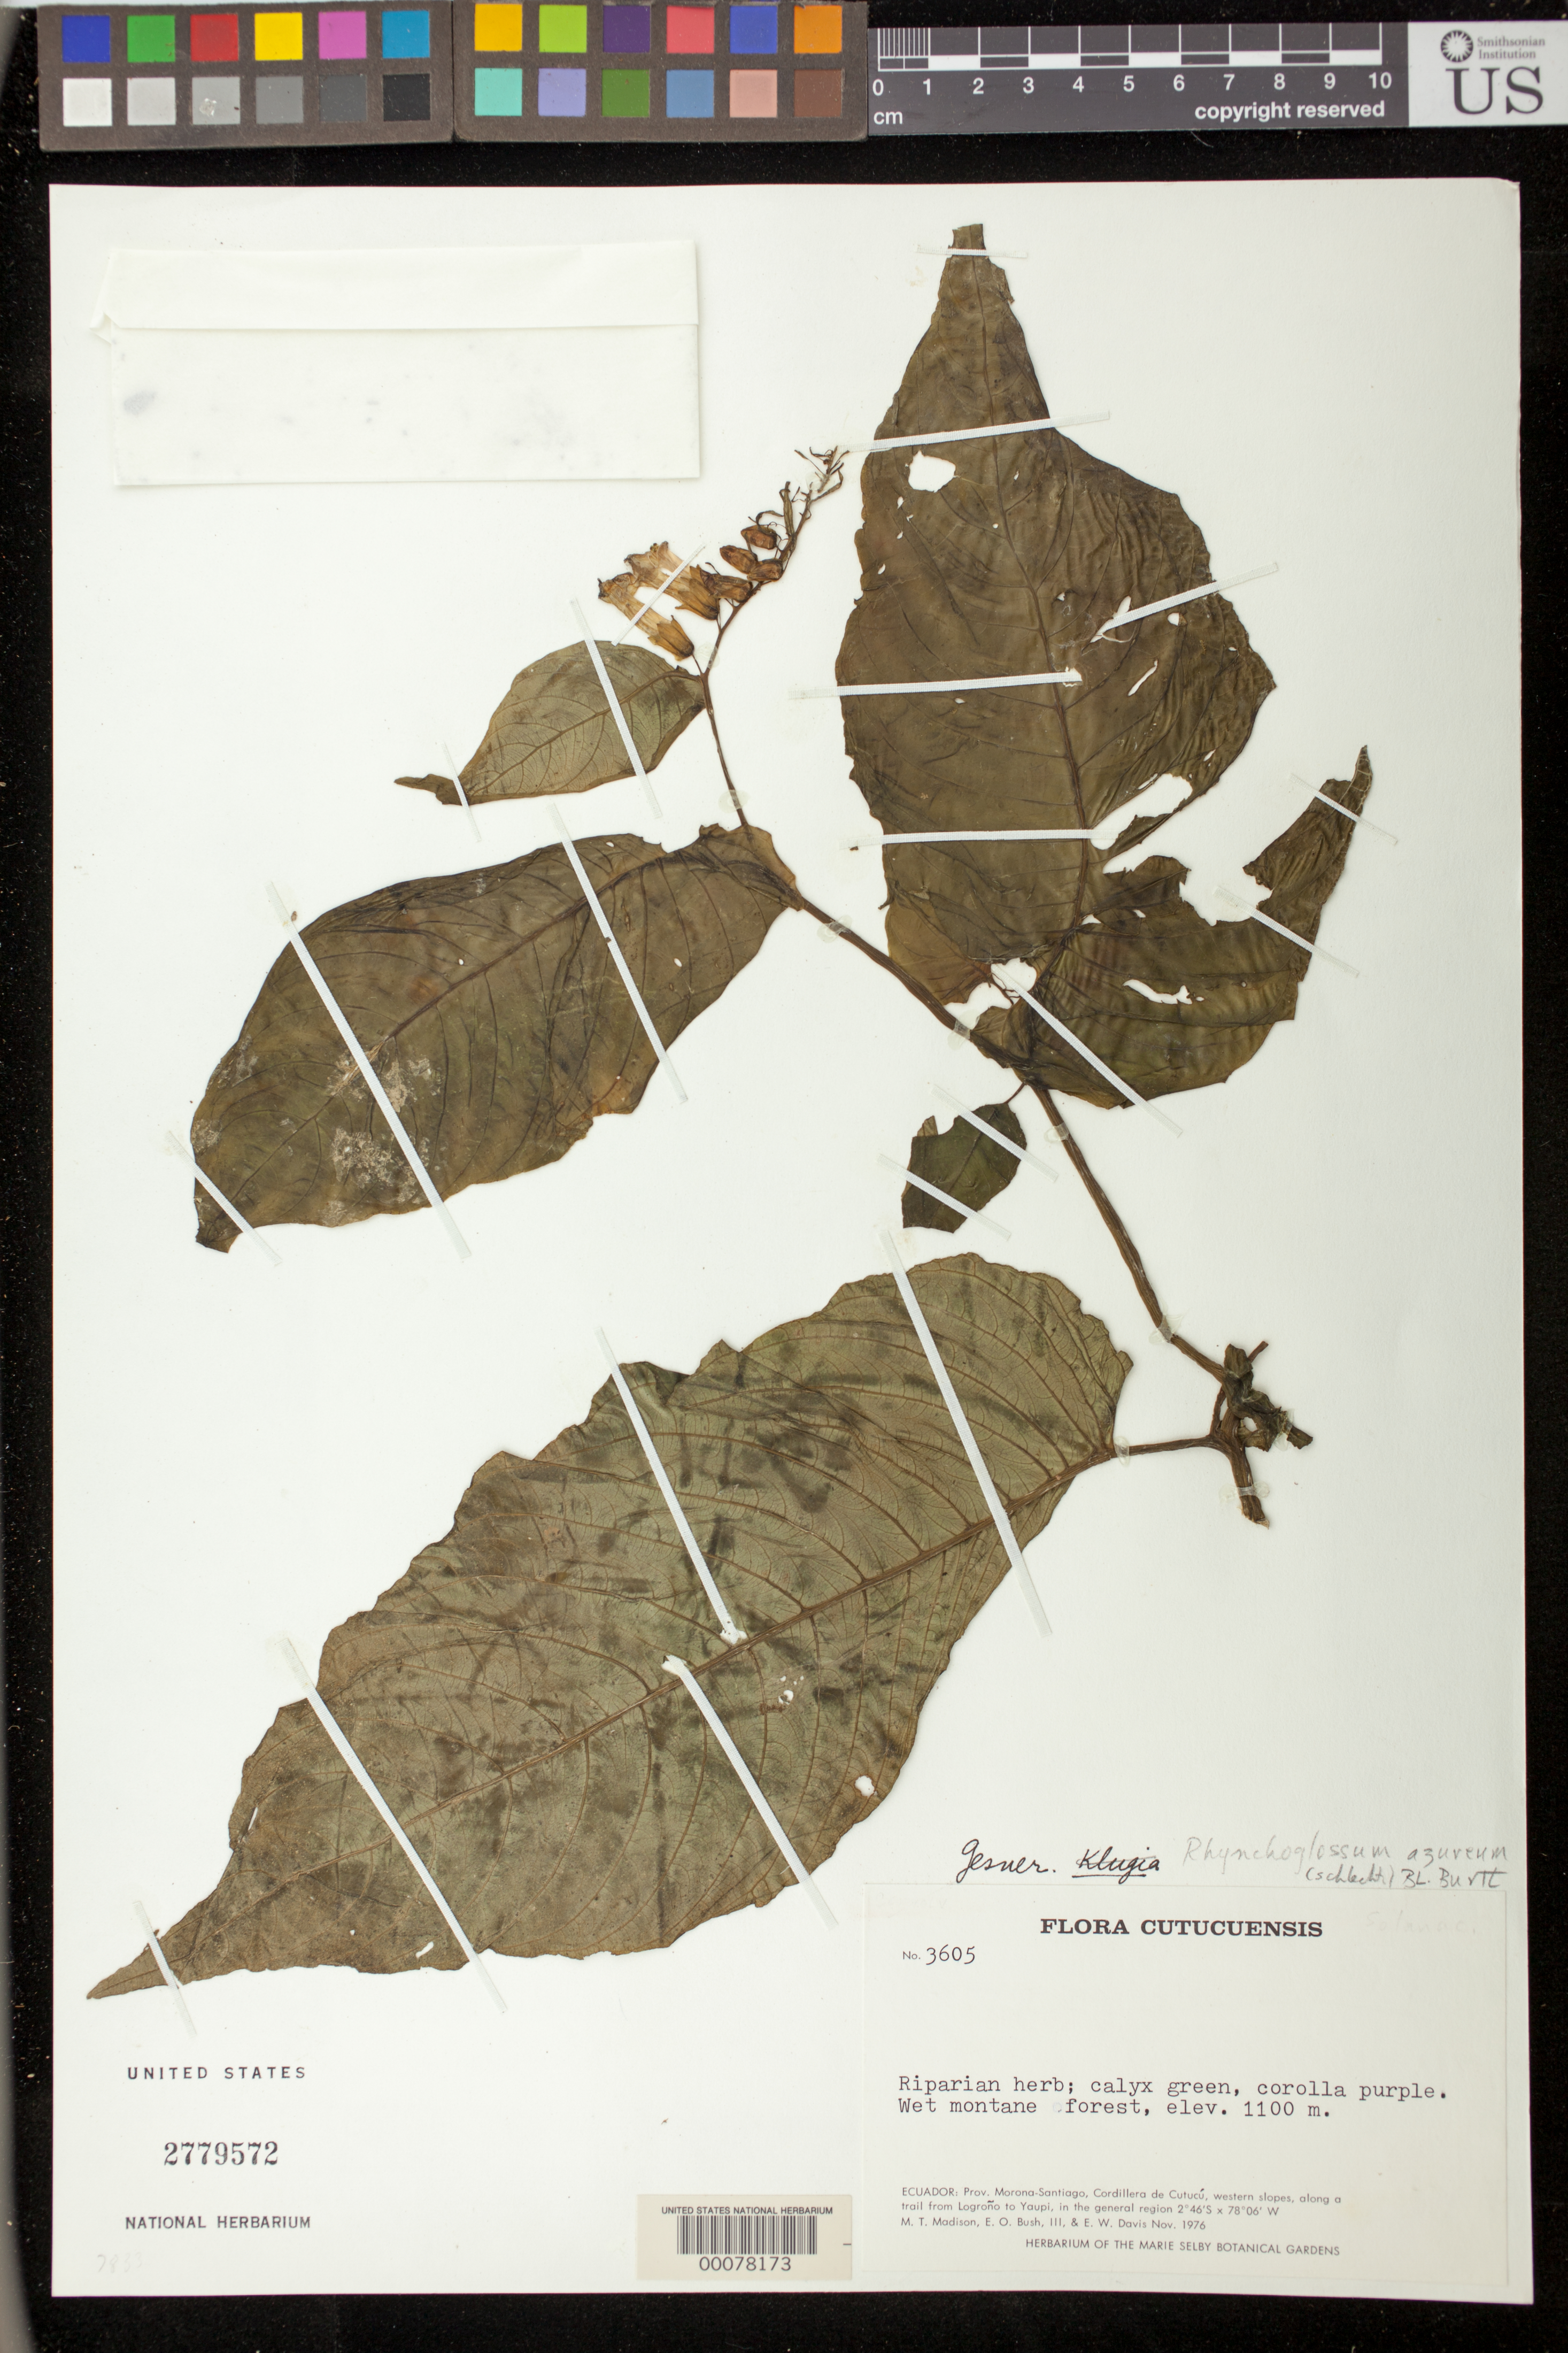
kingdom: Plantae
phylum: Tracheophyta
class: Magnoliopsida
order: Lamiales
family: Gesneriaceae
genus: Rhynchoglossum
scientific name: Rhynchoglossum azureum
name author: (Schltdl.) B.L. Burtt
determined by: Skog, Laurence E.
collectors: M. T. Madison, E. O. Bush & E. W. Davis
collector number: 3605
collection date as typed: Nov 1976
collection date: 1976-11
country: Ecuador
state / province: Morona-Santiago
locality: Cordillera de Cutucú, western slopes, along a trail from Logroño to Yaupi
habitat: Wet montane forest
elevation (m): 1100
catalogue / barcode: US 2779572